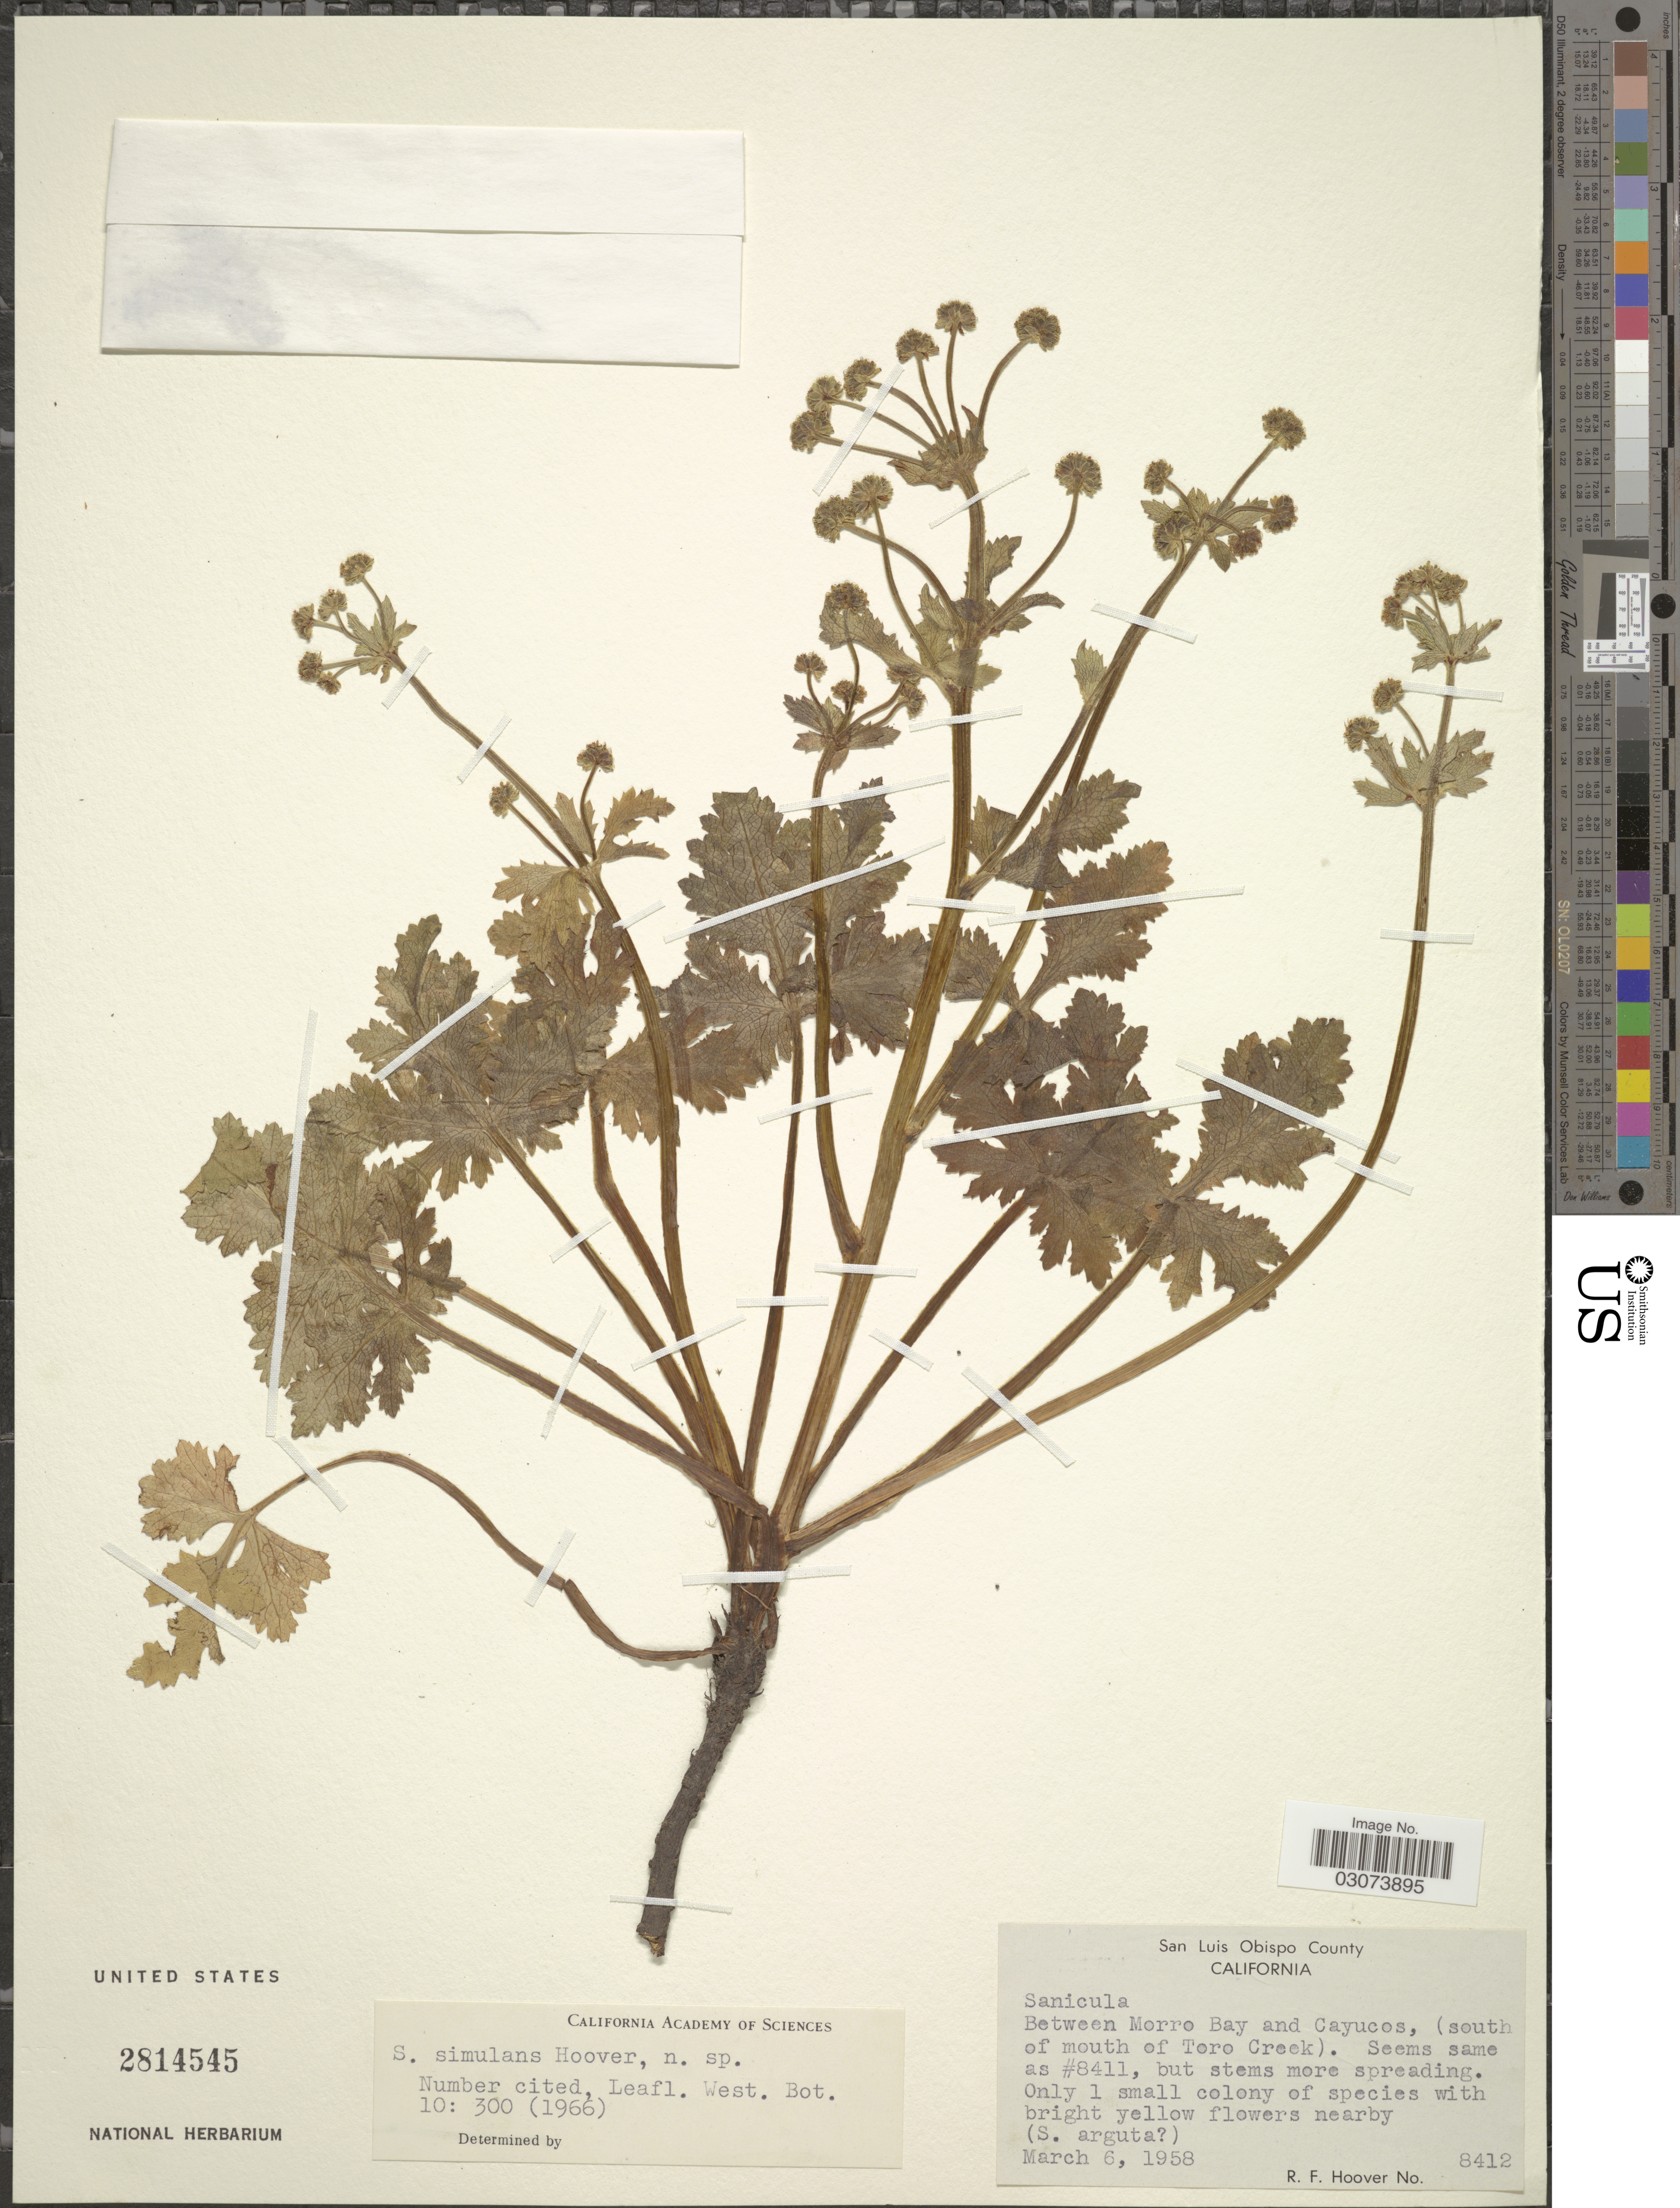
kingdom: Plantae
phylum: Tracheophyta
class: Magnoliopsida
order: Apiales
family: Apiaceae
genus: Sanicula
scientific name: Sanicula simulans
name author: Hoover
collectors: R. F. Hoover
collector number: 8412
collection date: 1958-03-06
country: United States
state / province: California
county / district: San Luis Obispo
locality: San Luis Obispo. Between Morro Bay ad Cayucos, (south of mouth of Toro Creek).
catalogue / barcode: US 2814545